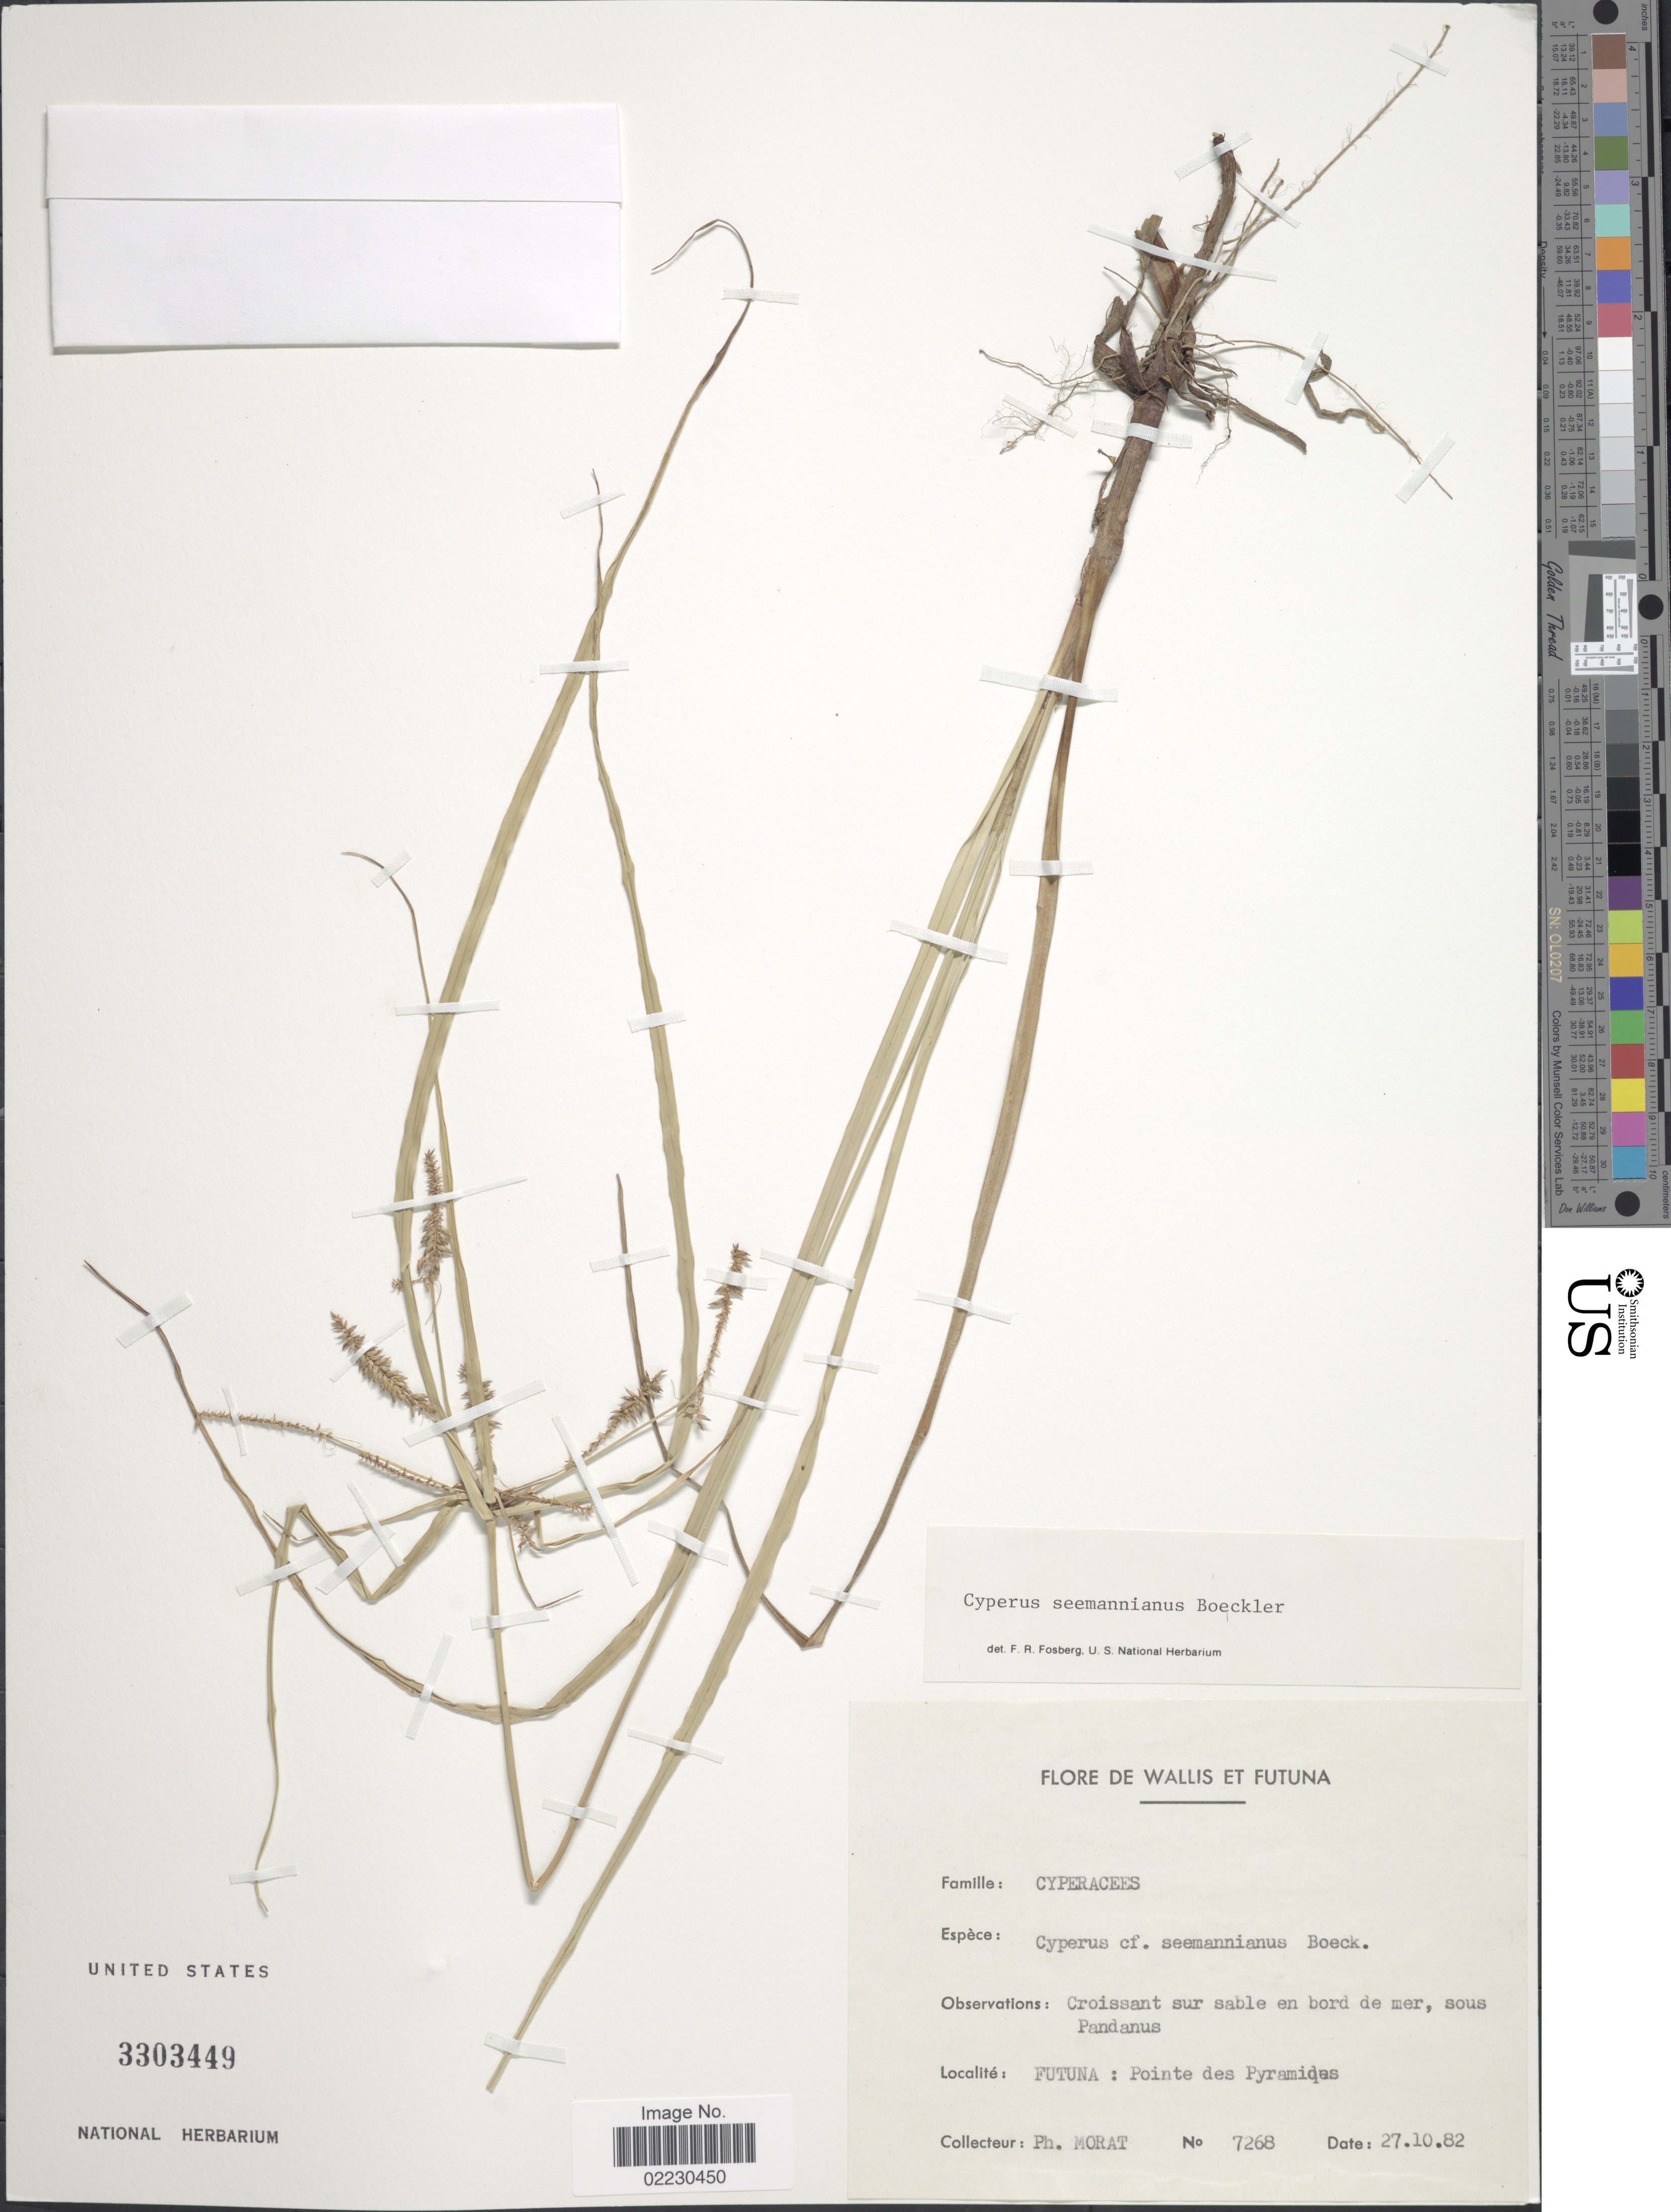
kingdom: Plantae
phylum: Tracheophyta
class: Liliopsida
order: Poales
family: Cyperaceae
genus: Cyperus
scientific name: Cyperus seemannianus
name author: Boeckeler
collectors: P. Morat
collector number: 7268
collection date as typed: Transcribed d/m/y: 27/10/82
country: Wallis and Futuna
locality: Futuna: Pointe des Pyramides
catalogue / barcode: US 3303449